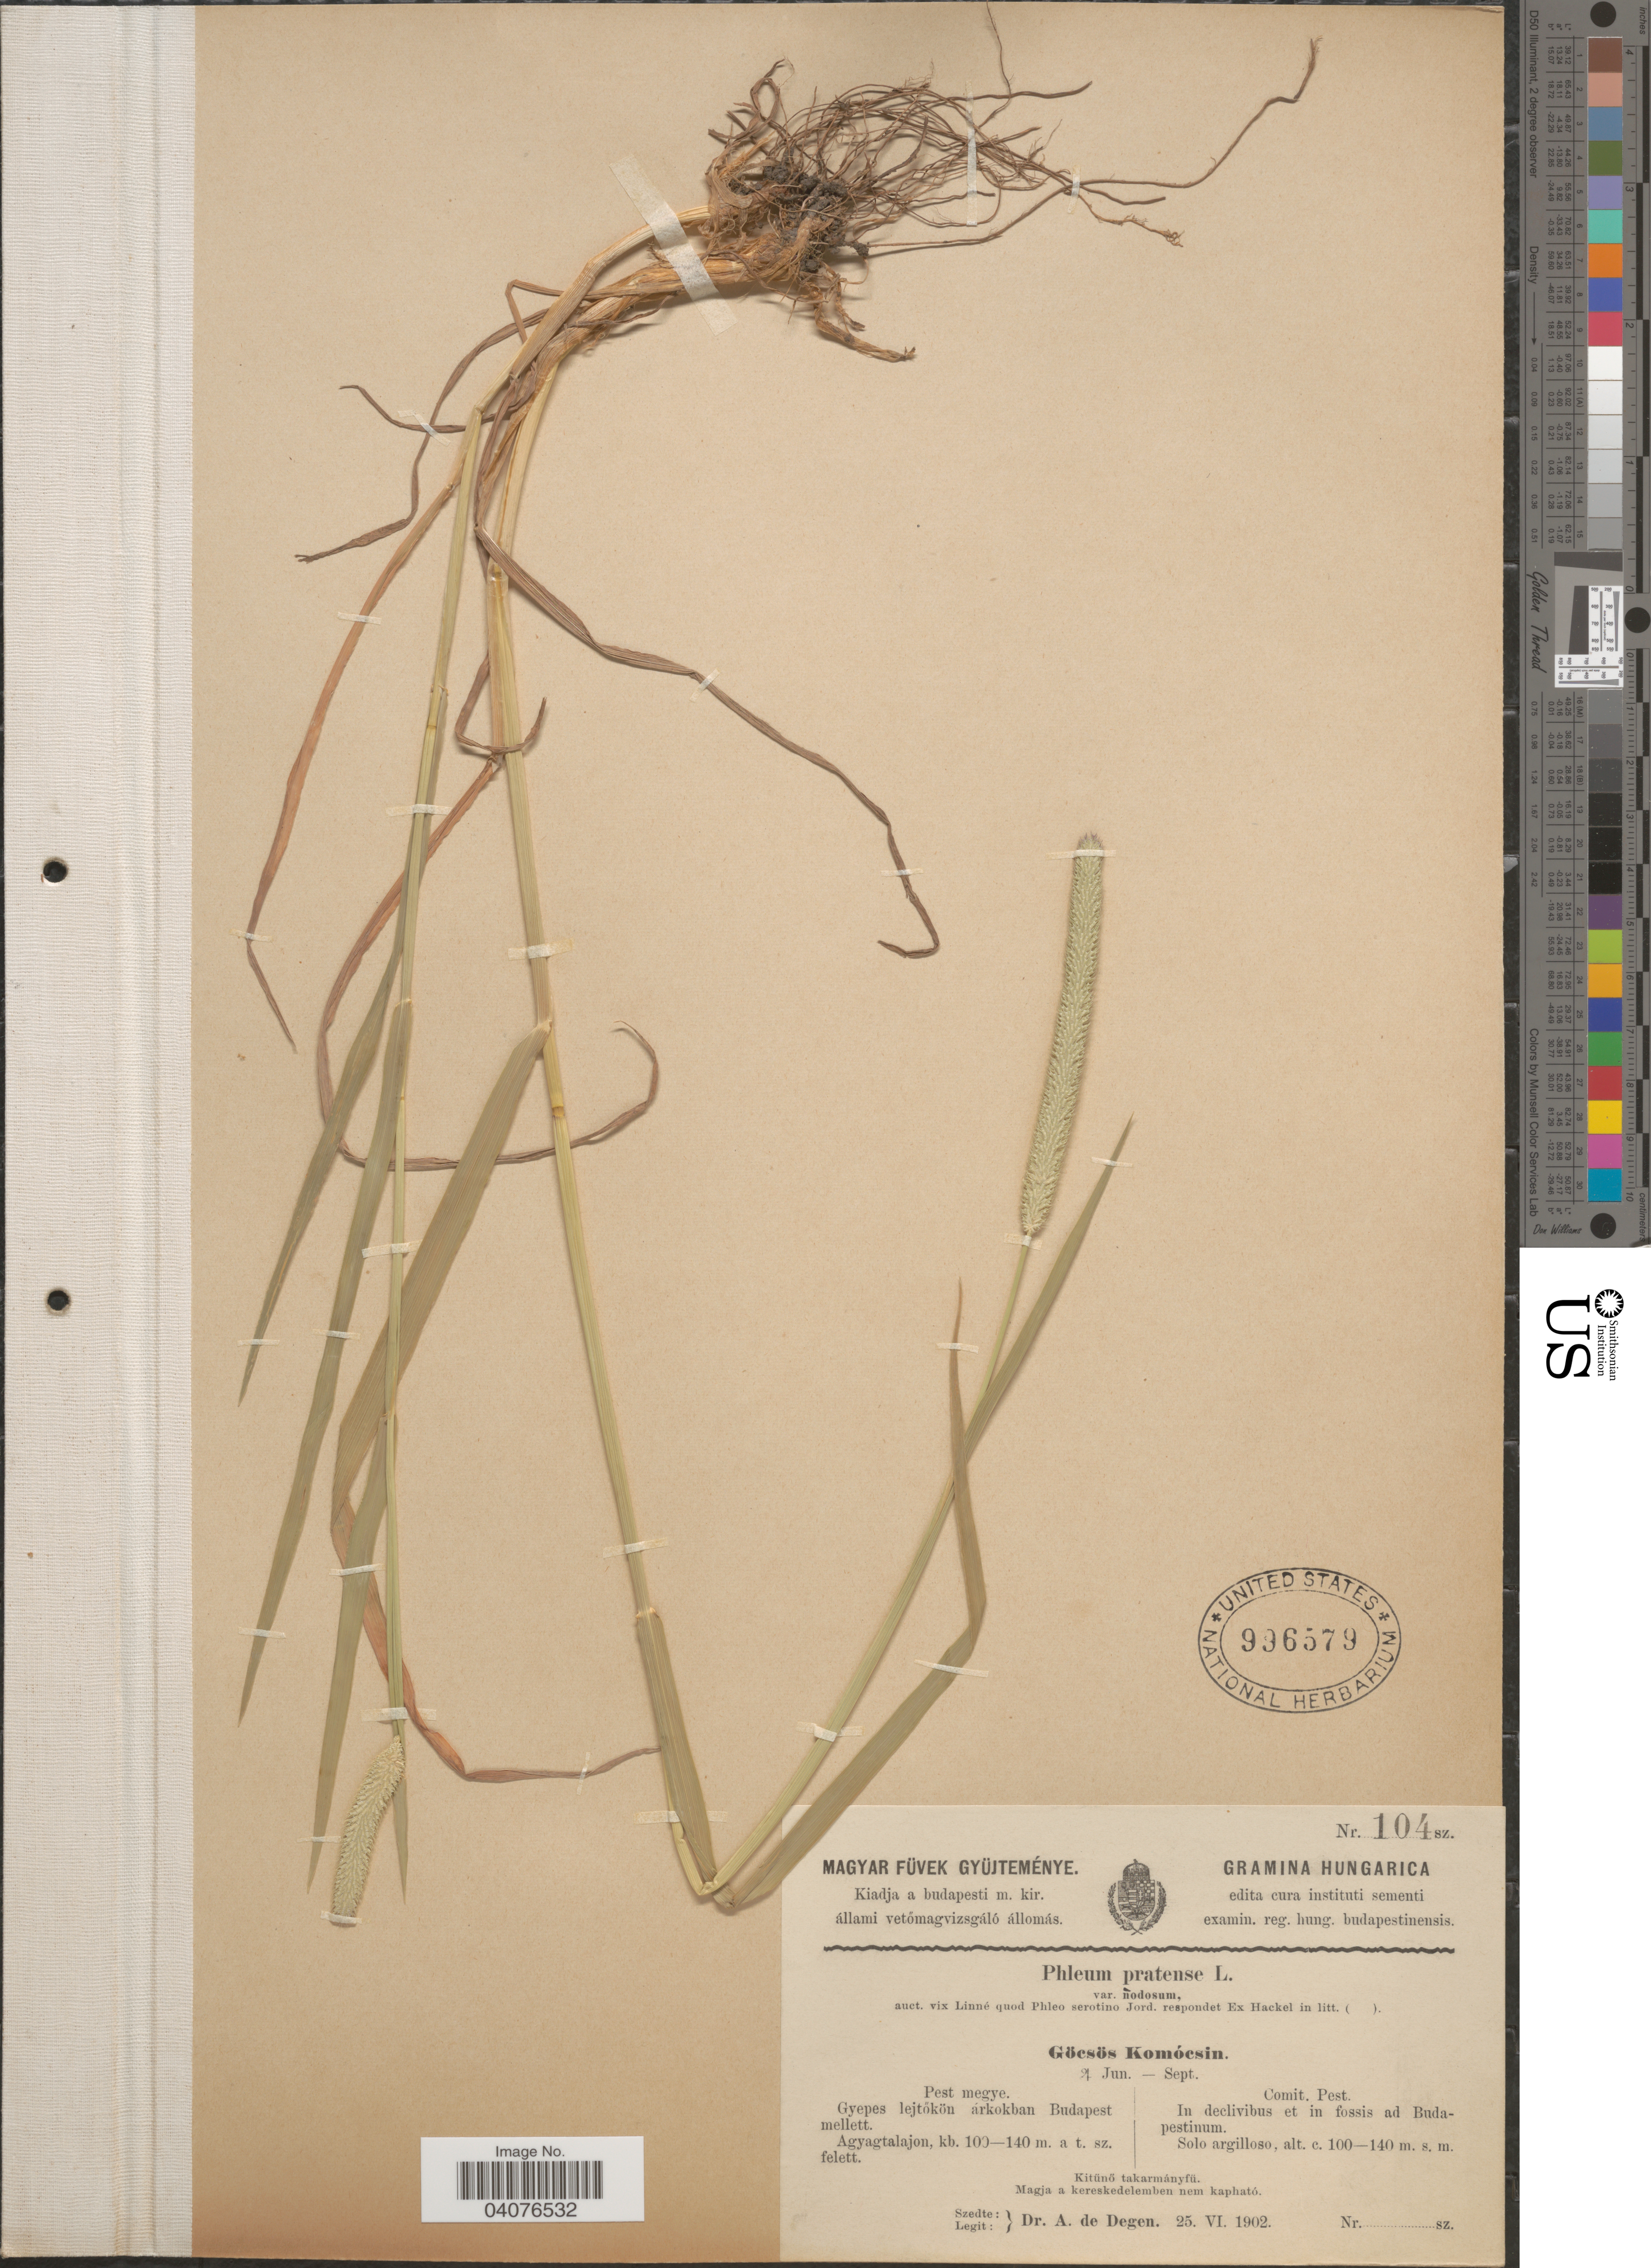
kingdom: Plantae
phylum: Tracheophyta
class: Liliopsida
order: Poales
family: Poaceae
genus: Phleum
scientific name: Phleum pratense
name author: L.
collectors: A. Degen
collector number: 104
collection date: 1902-06-25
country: Hungary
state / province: Pest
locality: Comit. Pest. In declivibus et in fossis ad Budapestinum.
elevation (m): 100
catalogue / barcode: US 996579